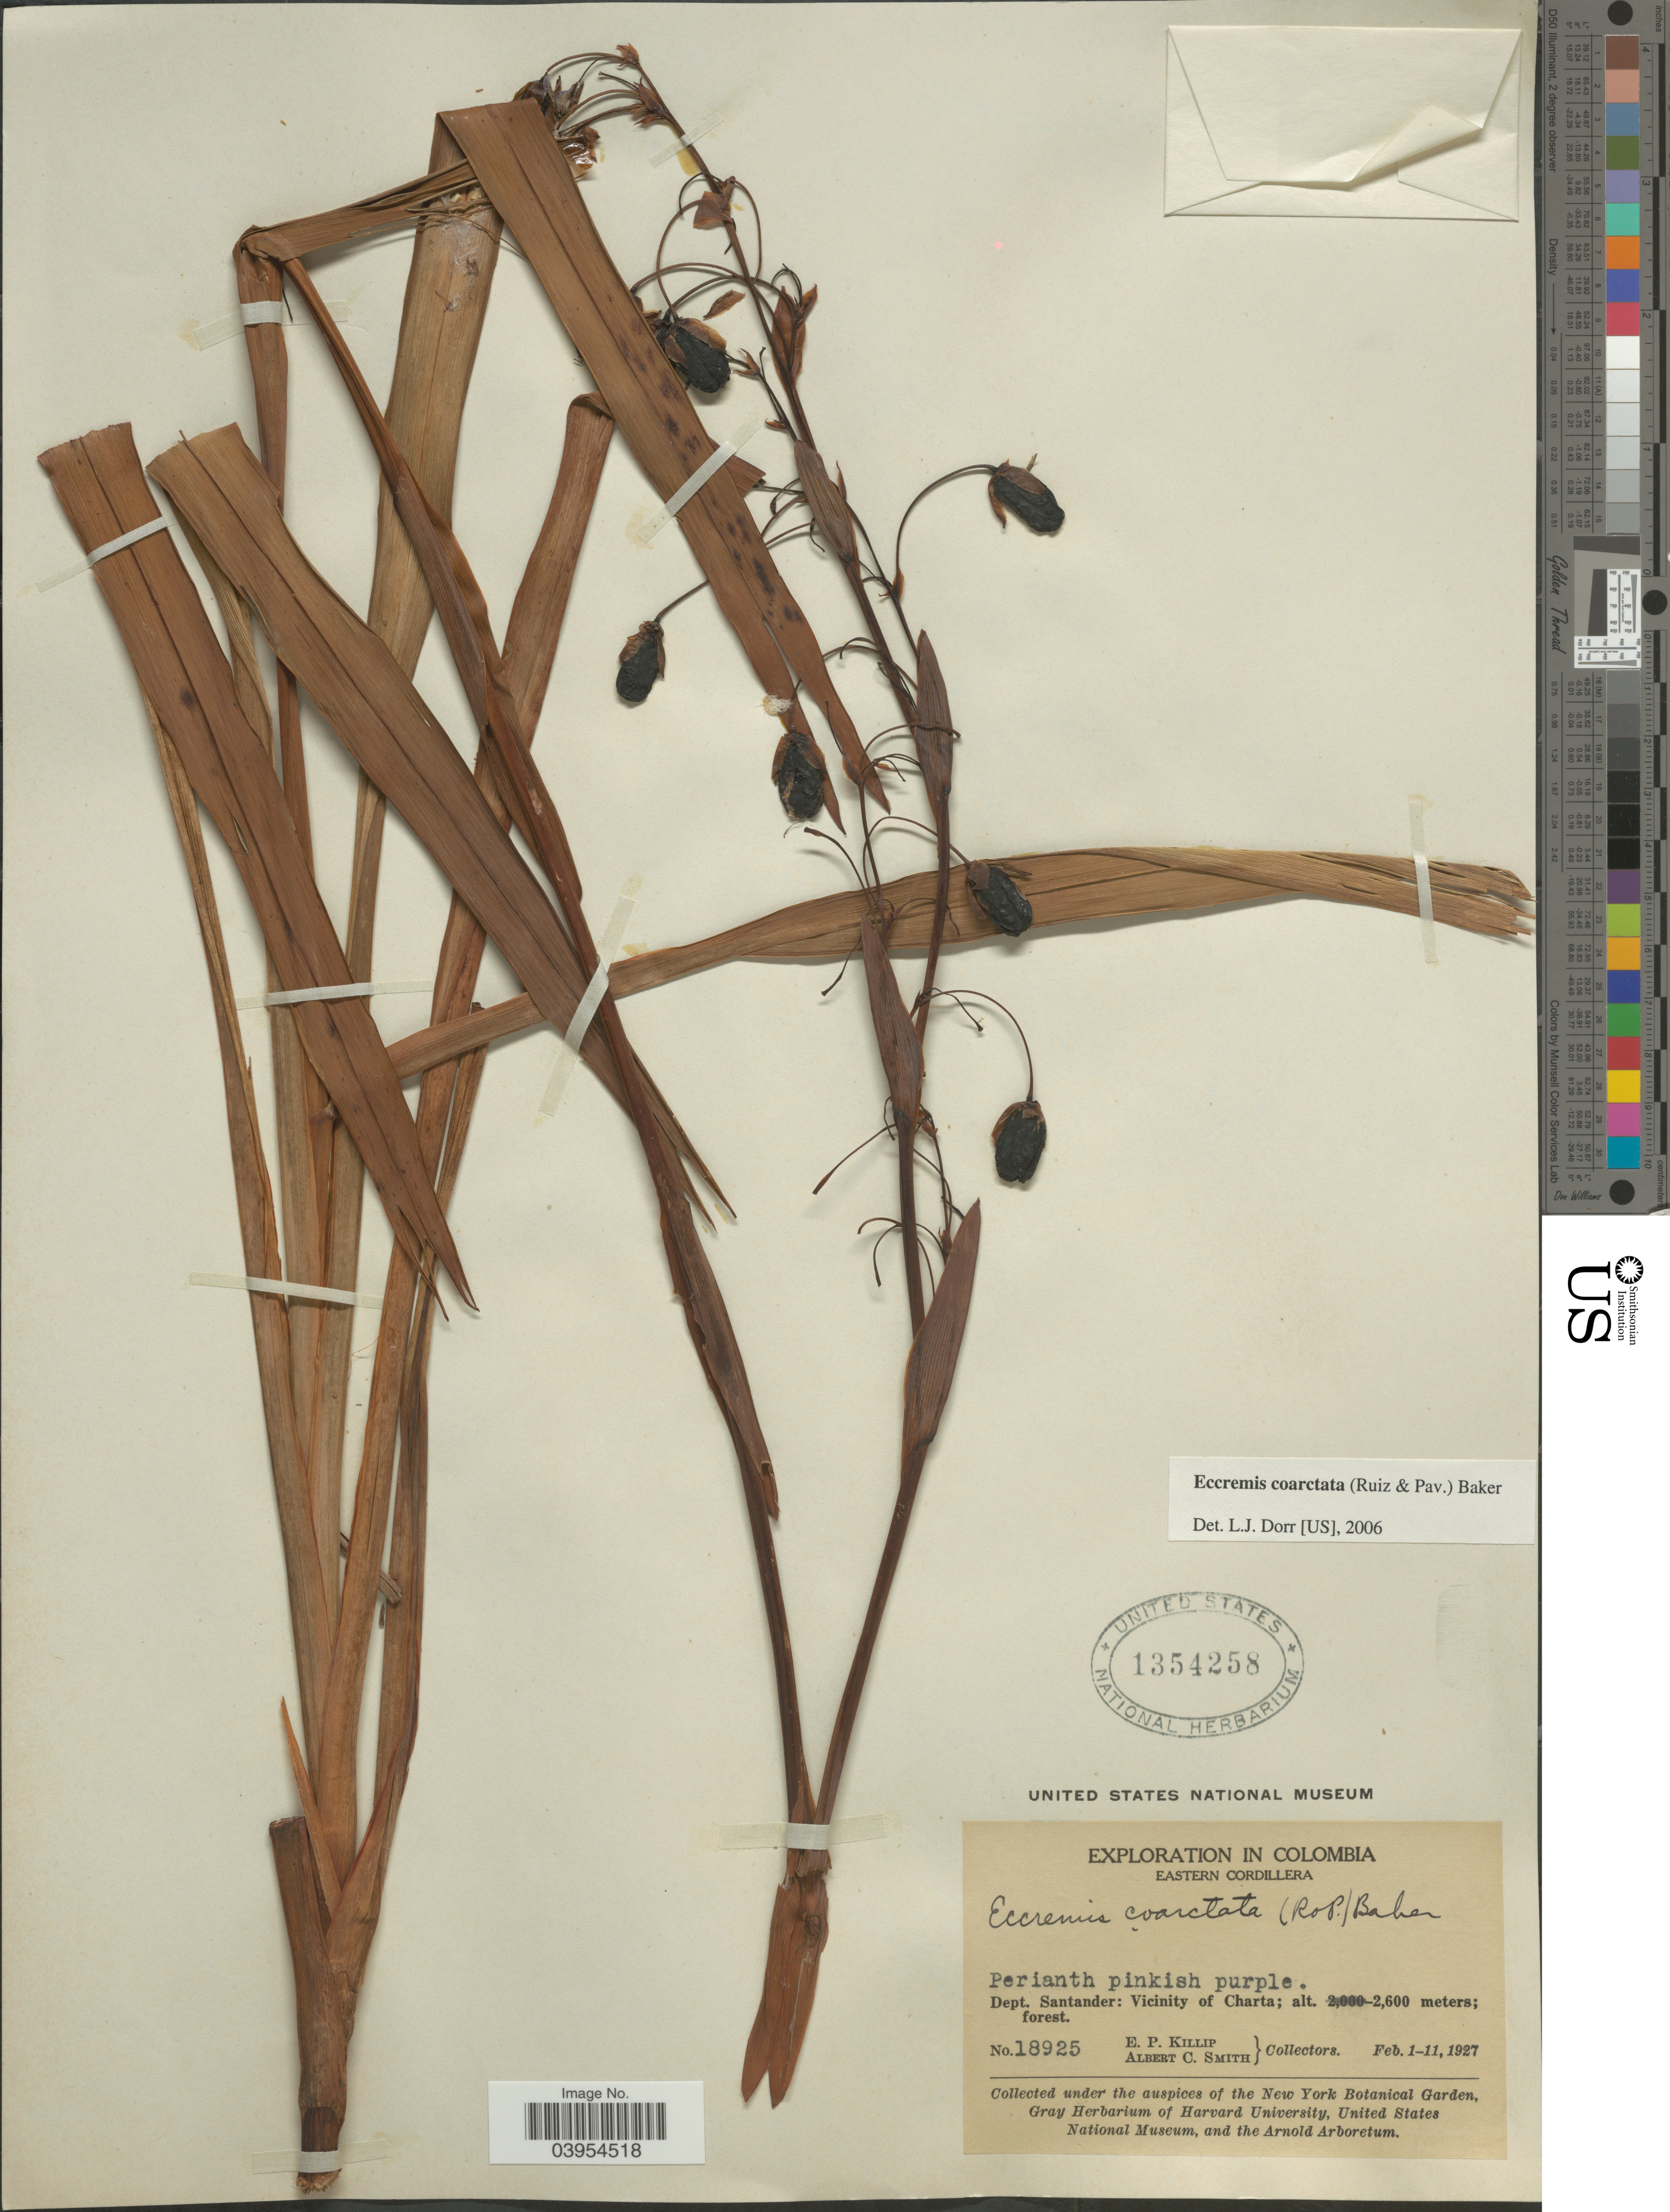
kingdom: Plantae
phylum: Tracheophyta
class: Liliopsida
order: Asparagales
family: Asphodelaceae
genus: Eccremis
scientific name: Eccremis coarctata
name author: Baker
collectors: E. P. Killip & A. C. Smith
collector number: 18925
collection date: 1927-02-01/1927-02-11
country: Colombia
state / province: Santander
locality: Eastern Cordillera. Dept. Santander: Vicinity of Charta.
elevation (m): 2600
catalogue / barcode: US 1354258